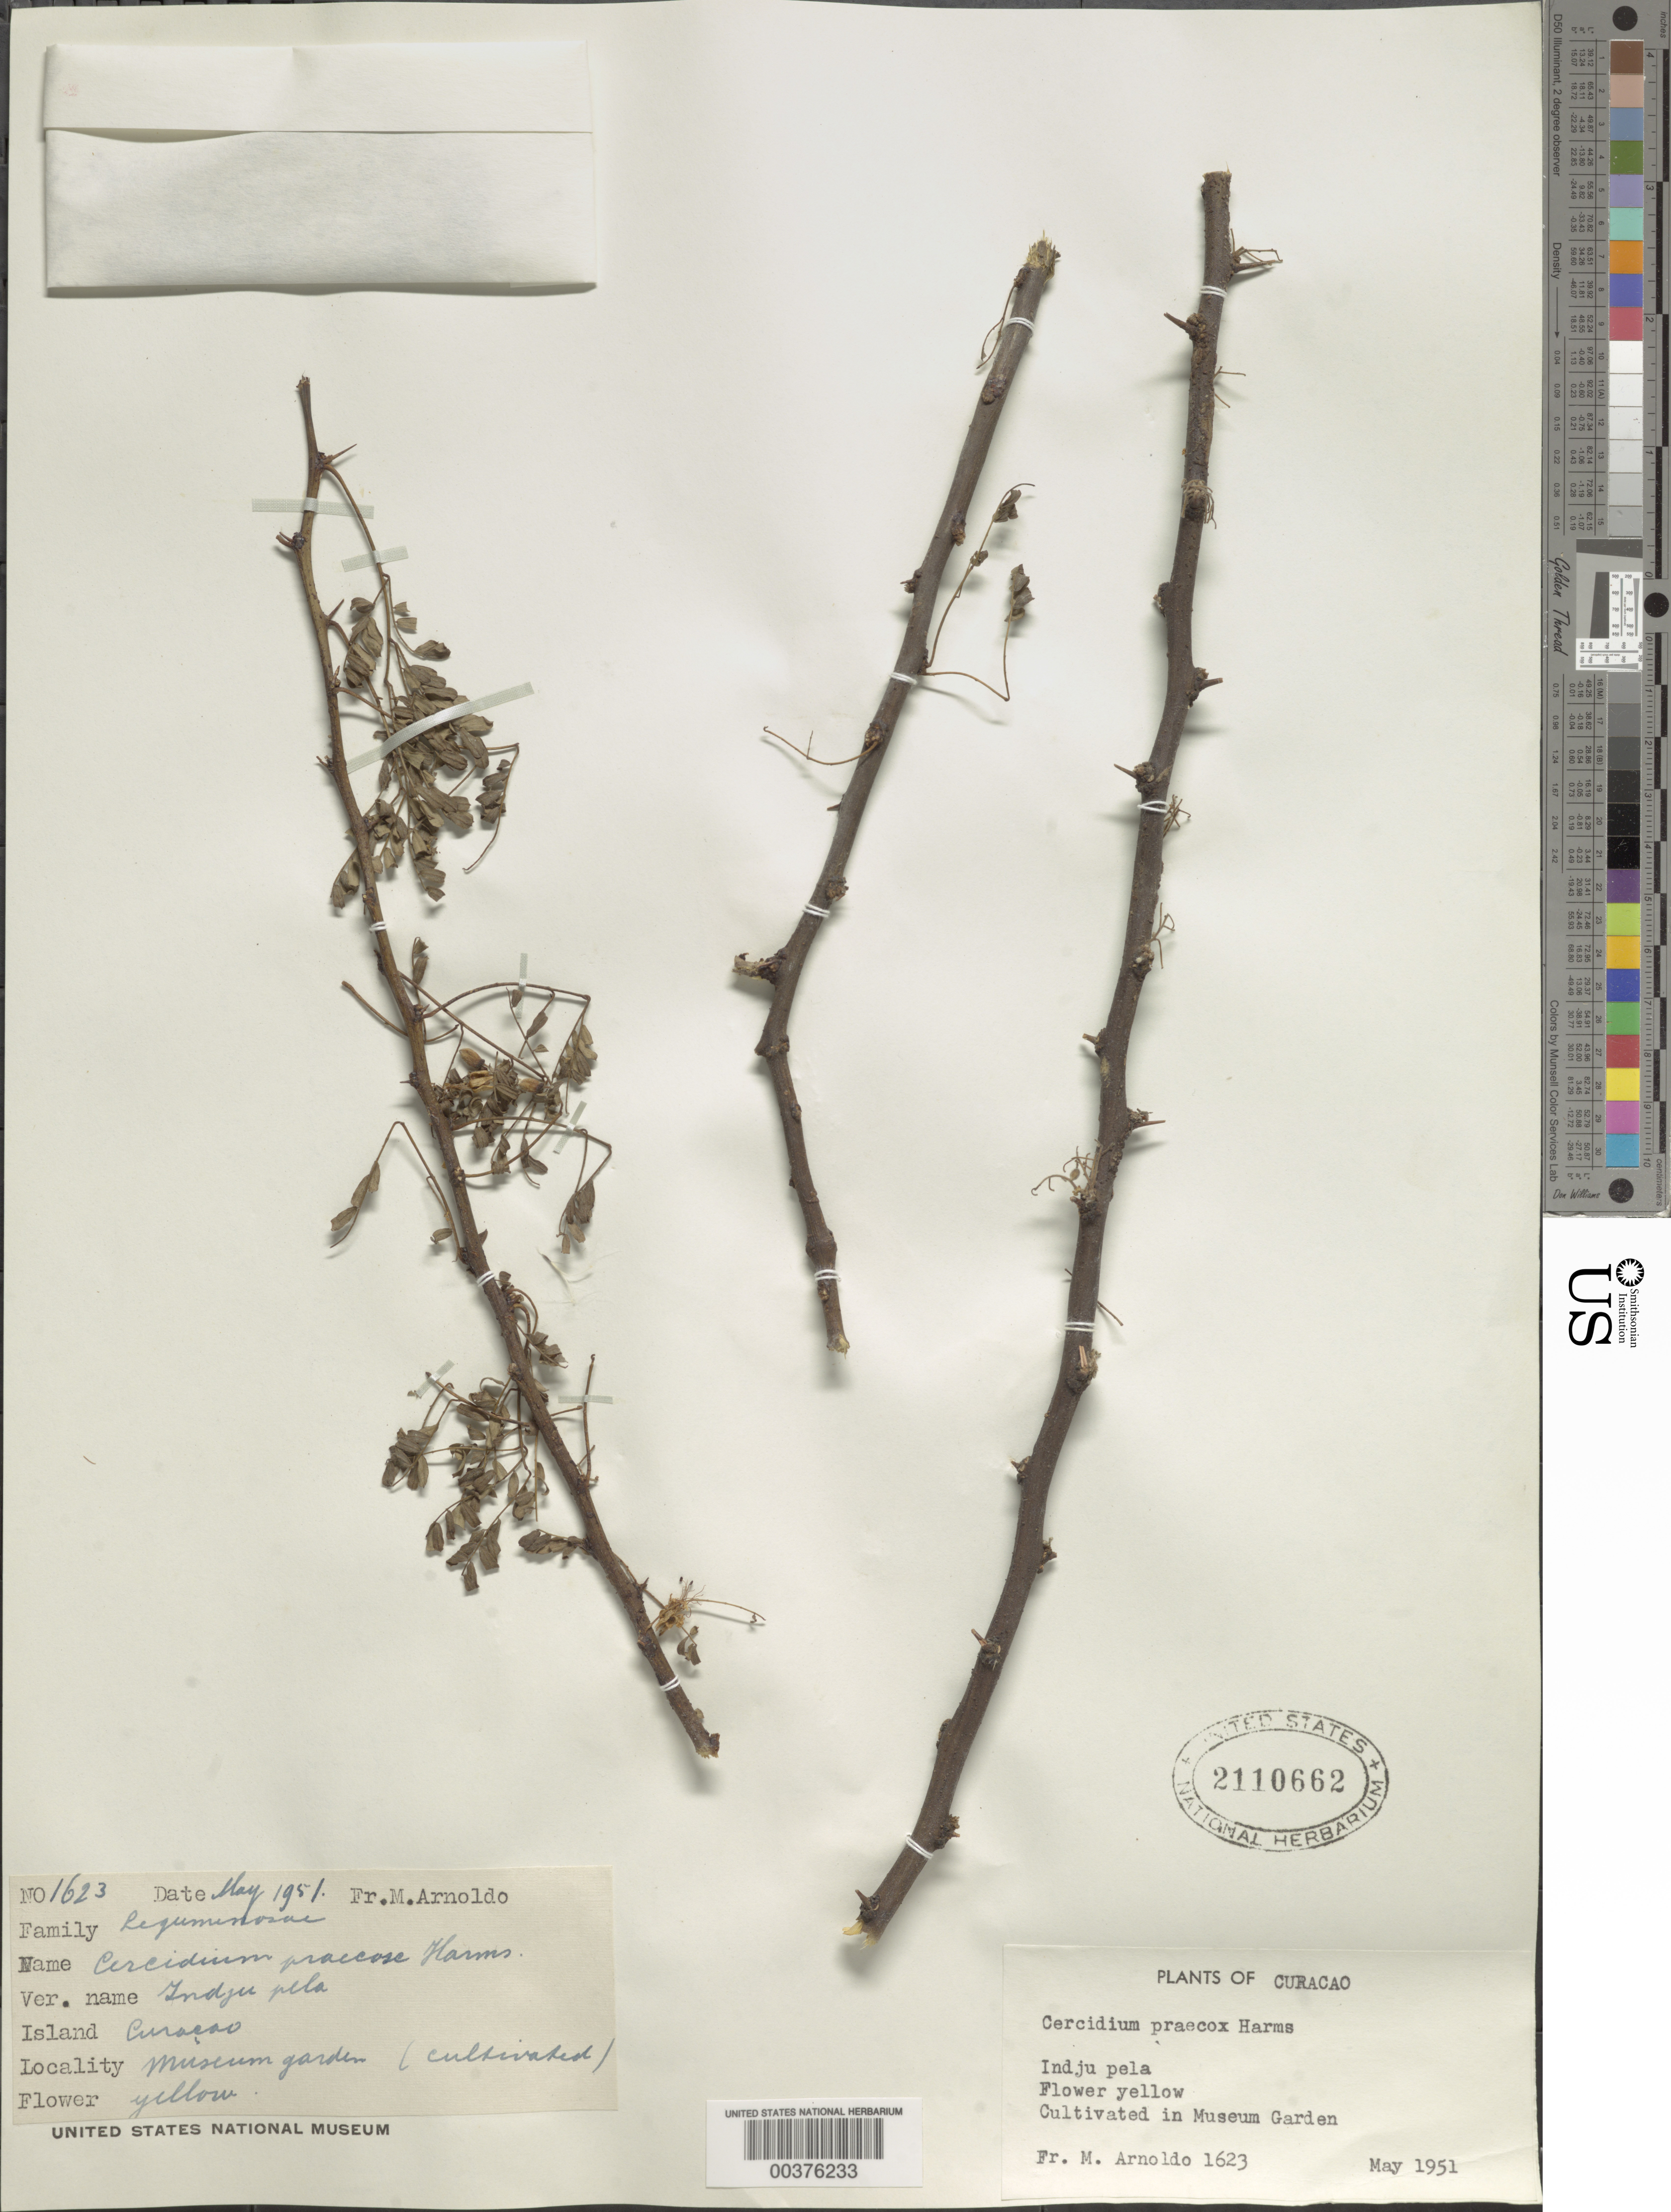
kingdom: Plantae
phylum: Tracheophyta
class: Magnoliopsida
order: Fabales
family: Fabaceae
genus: Parkinsonia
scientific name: Parkinsonia praecox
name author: (Ruiz & Pav.) J.E. Hawkins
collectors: W. Weingart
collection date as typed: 09 Apr 1914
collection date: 1914-04-09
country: Germany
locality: Gorgenthal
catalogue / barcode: US 2110662